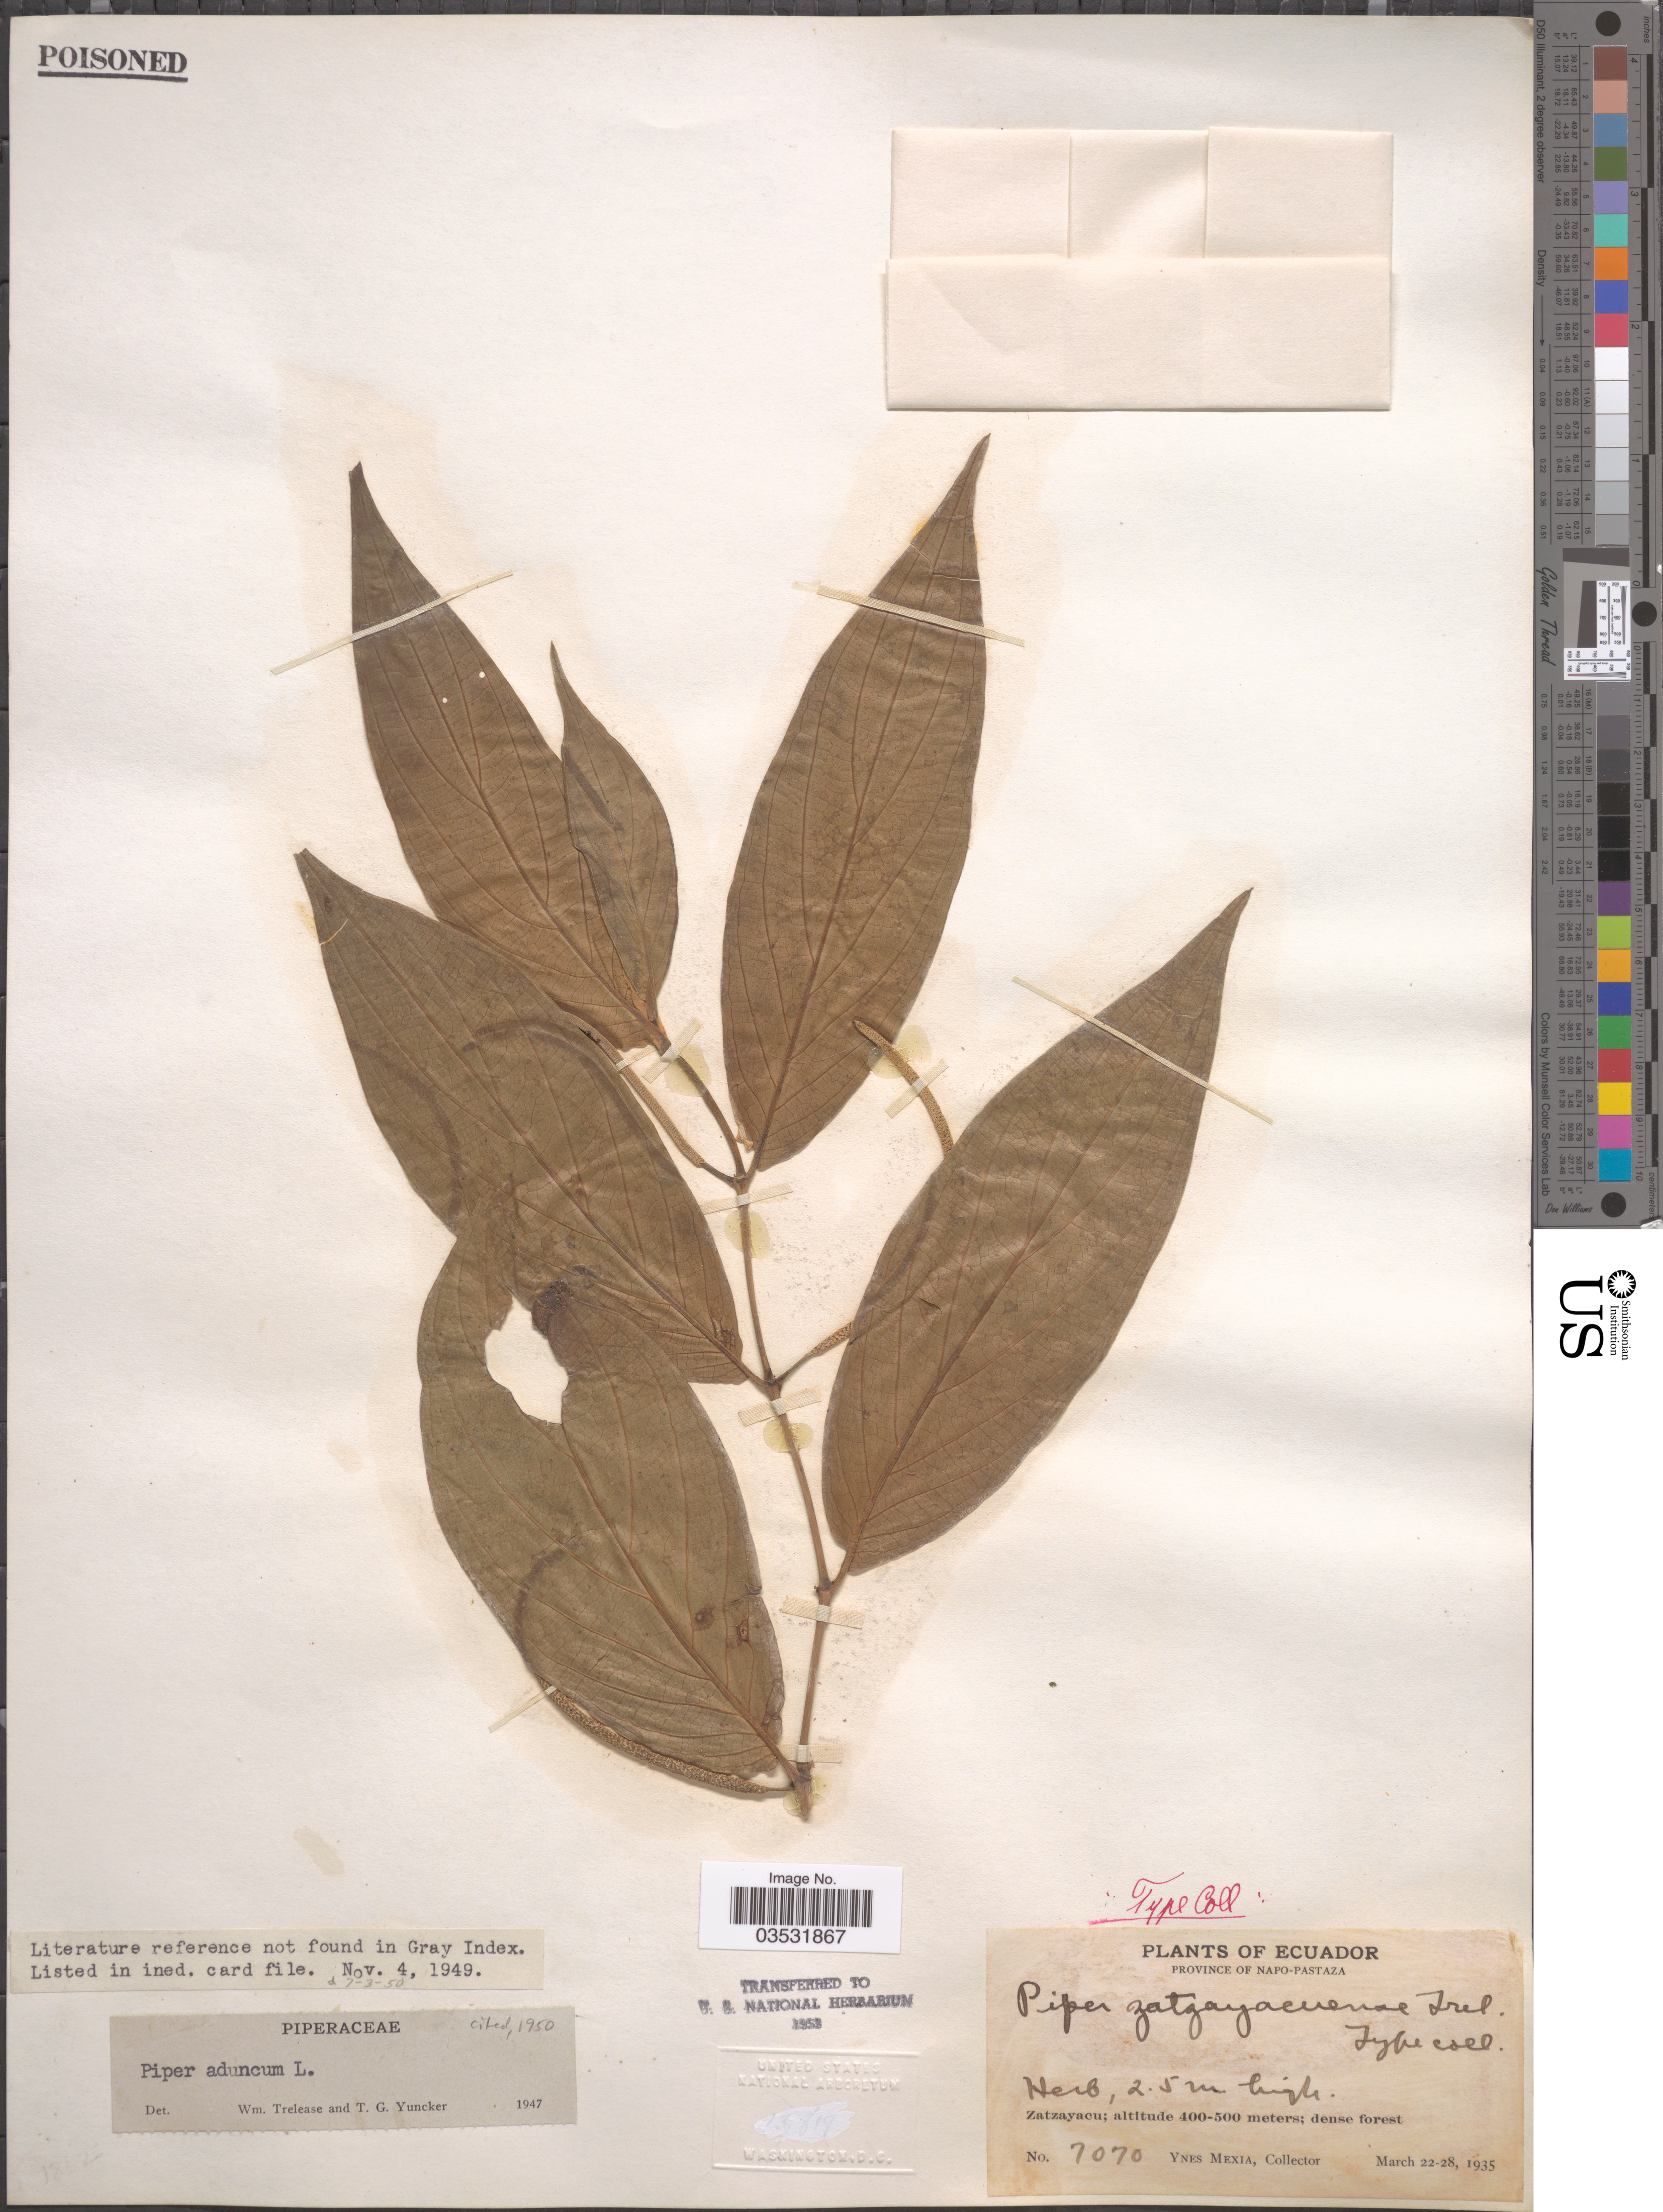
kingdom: Plantae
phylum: Tracheophyta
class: Magnoliopsida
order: Piperales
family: Piperaceae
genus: Piper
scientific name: Piper aduncum var. aduncum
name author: L.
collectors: Y. Mexia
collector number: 7070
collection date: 1935-03-22/1935-03-28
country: Ecuador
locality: Province of Napo-Pasataza. Zatzayacu.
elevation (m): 400